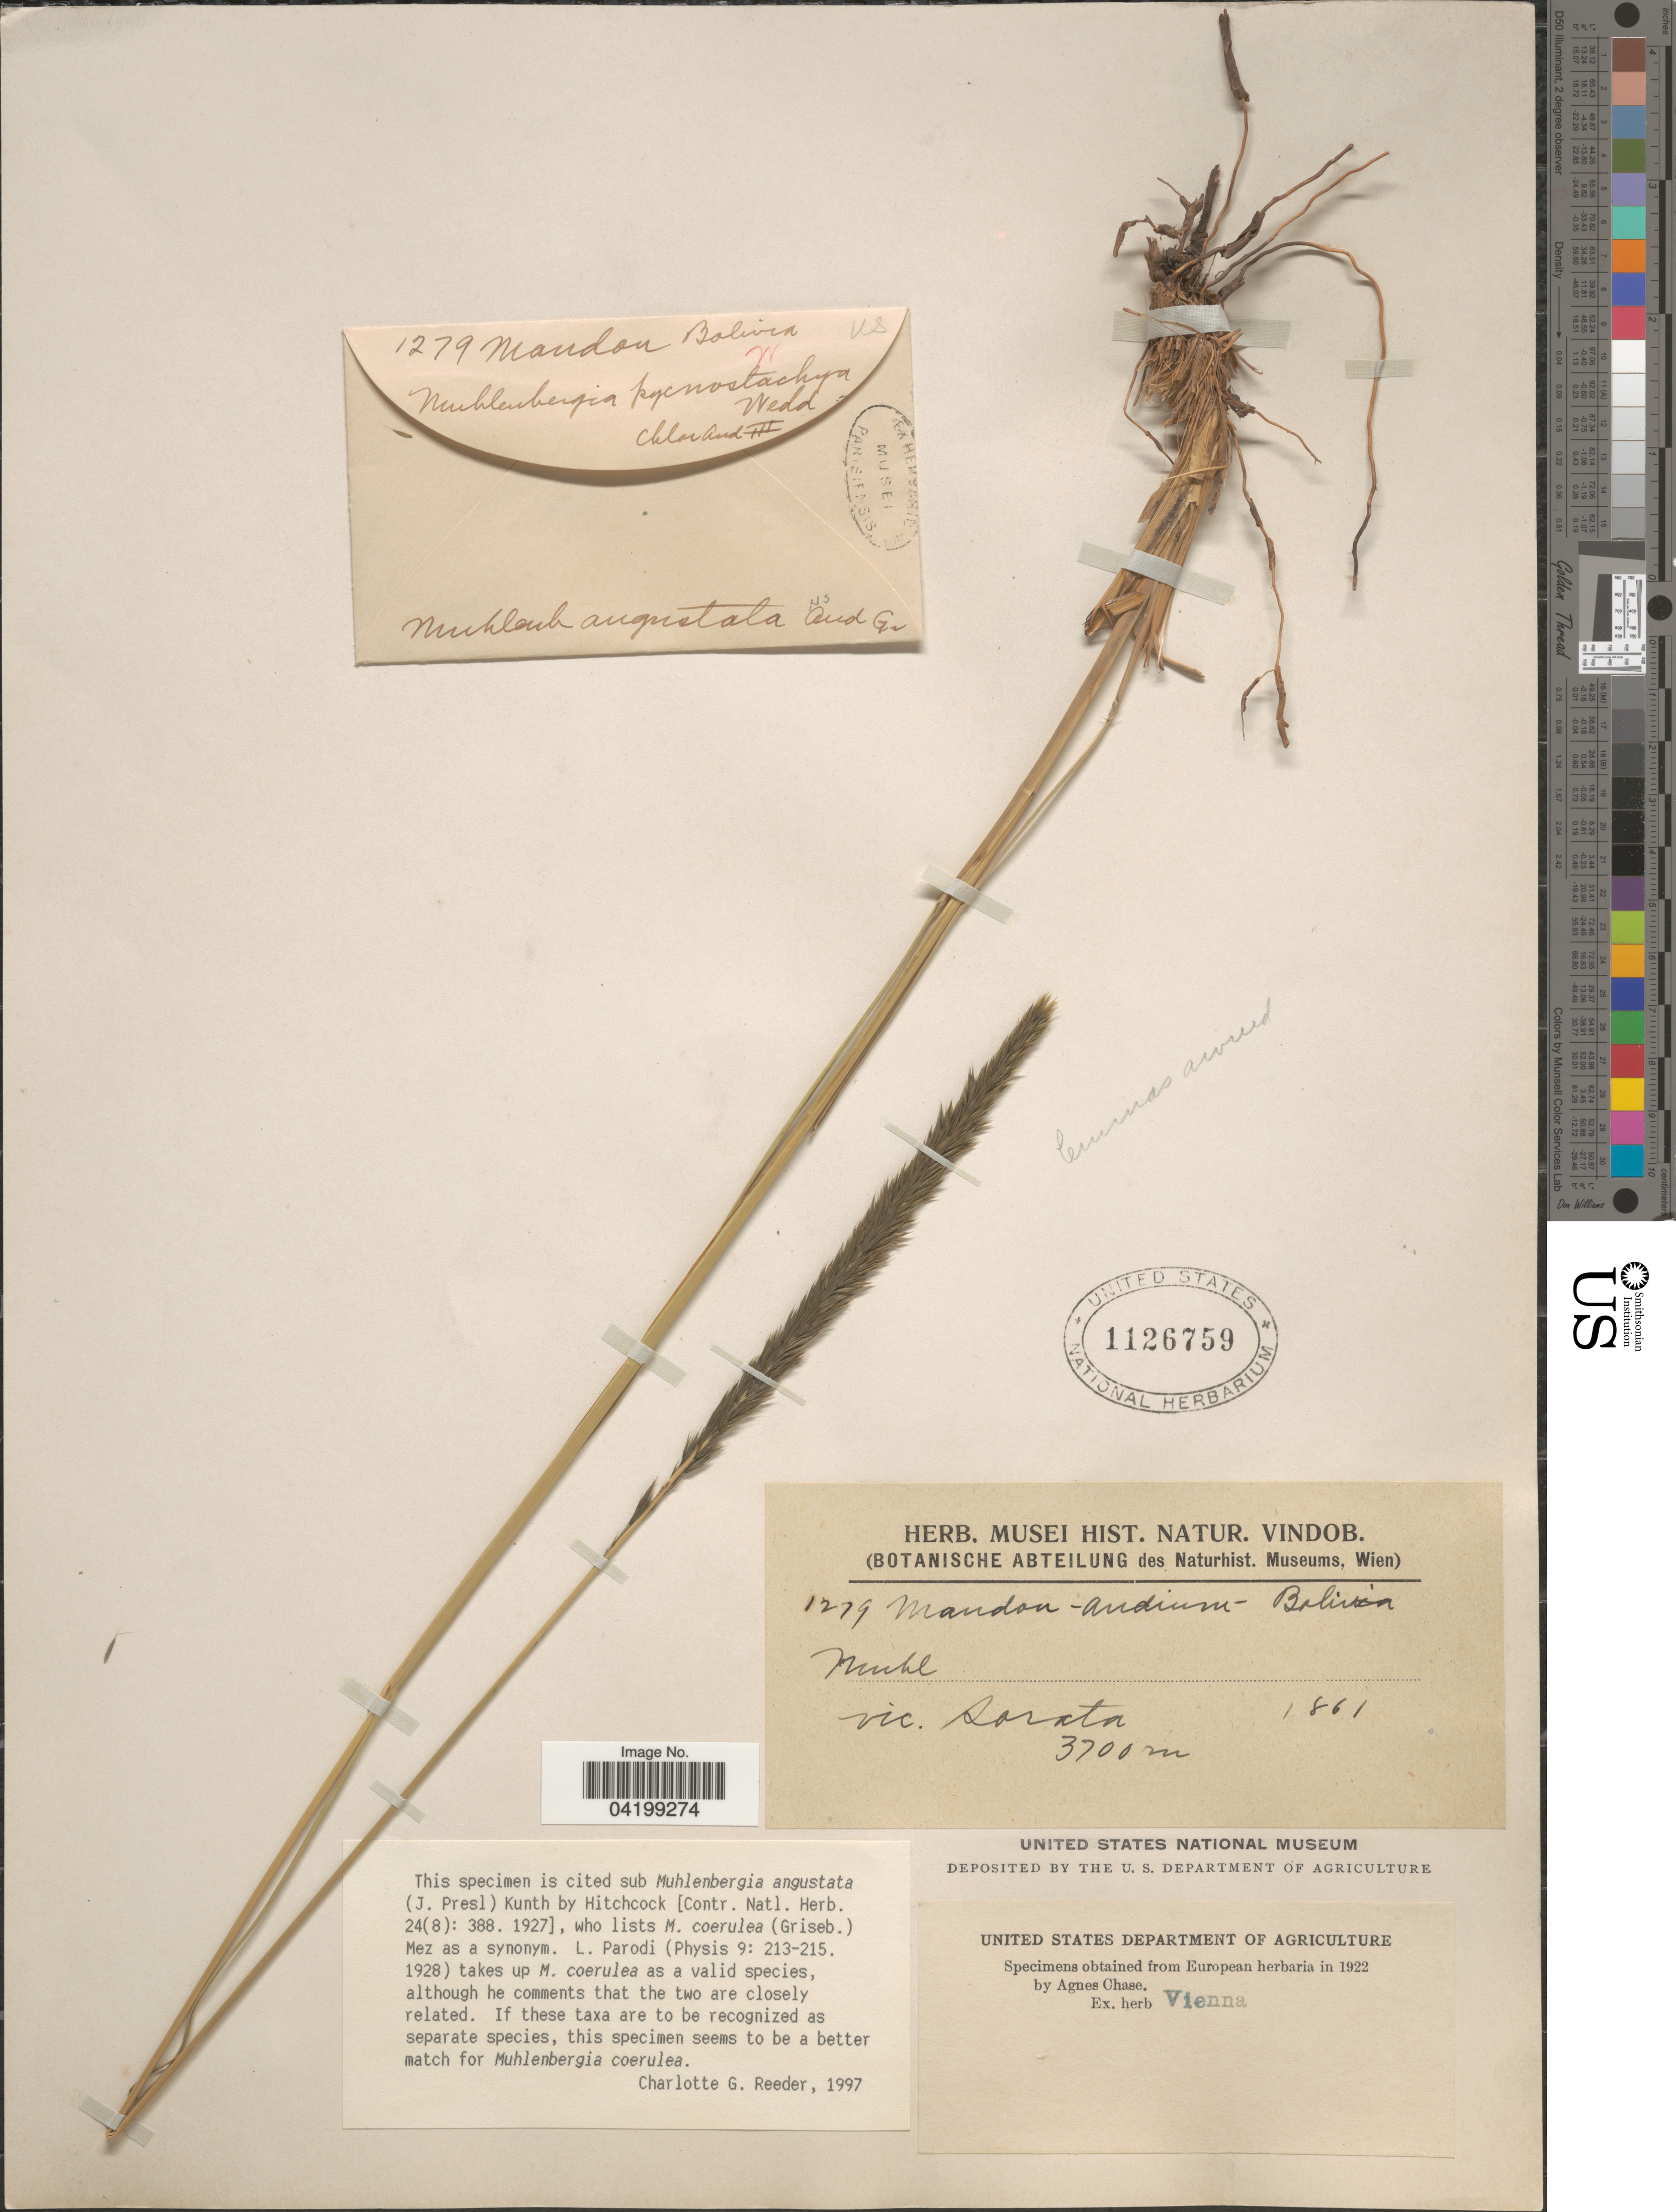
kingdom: Plantae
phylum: Tracheophyta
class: Liliopsida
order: Poales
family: Poaceae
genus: Muhlenbergia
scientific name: Muhlenbergia coerulea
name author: (Griseb.) Mez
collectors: Mandon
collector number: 1279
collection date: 1861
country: Bolivia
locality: Andium. Vic. Sorata.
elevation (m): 3700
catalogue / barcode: US 1126759